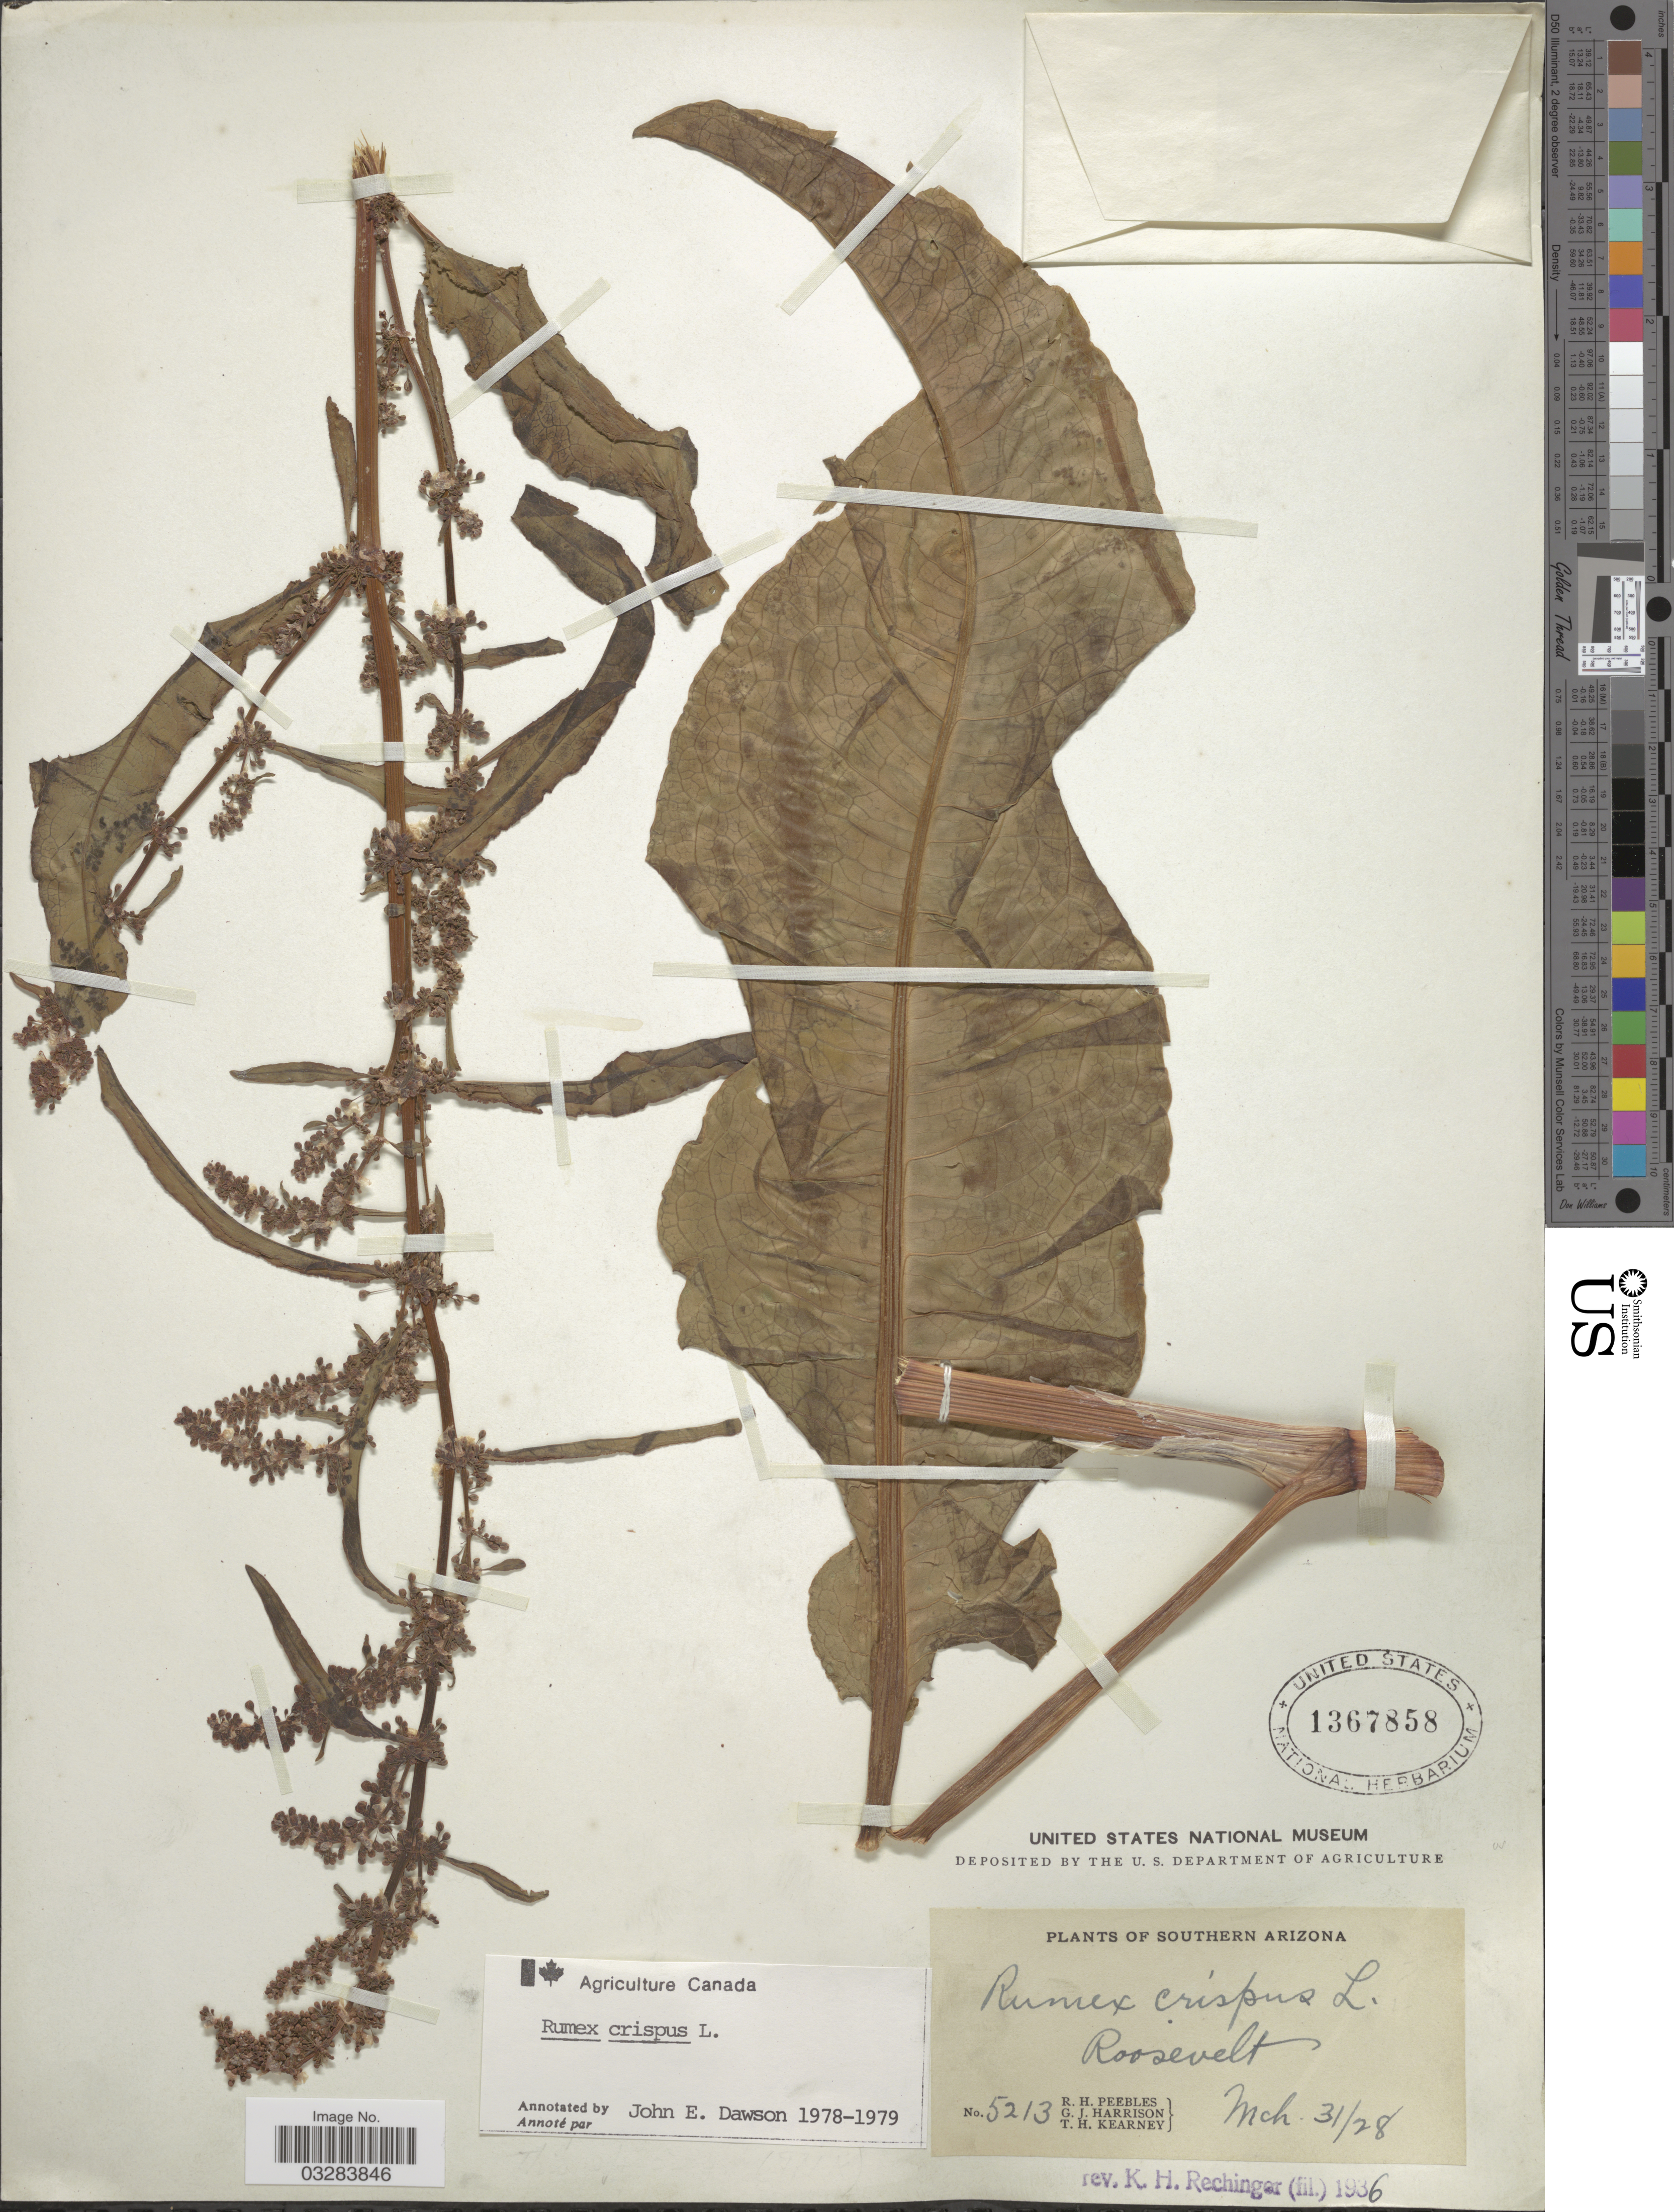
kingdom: Plantae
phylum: Tracheophyta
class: Magnoliopsida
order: Caryophyllales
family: Polygonaceae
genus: Rumex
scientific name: Rumex crispus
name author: L.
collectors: R. H. Peebles, G. J. Harrison & T. H. Kearney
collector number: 5213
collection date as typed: Transcribed d/m/y: 31/3/28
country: United States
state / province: Arizona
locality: Southern Arizona, Roosevelt.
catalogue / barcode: US 1367858